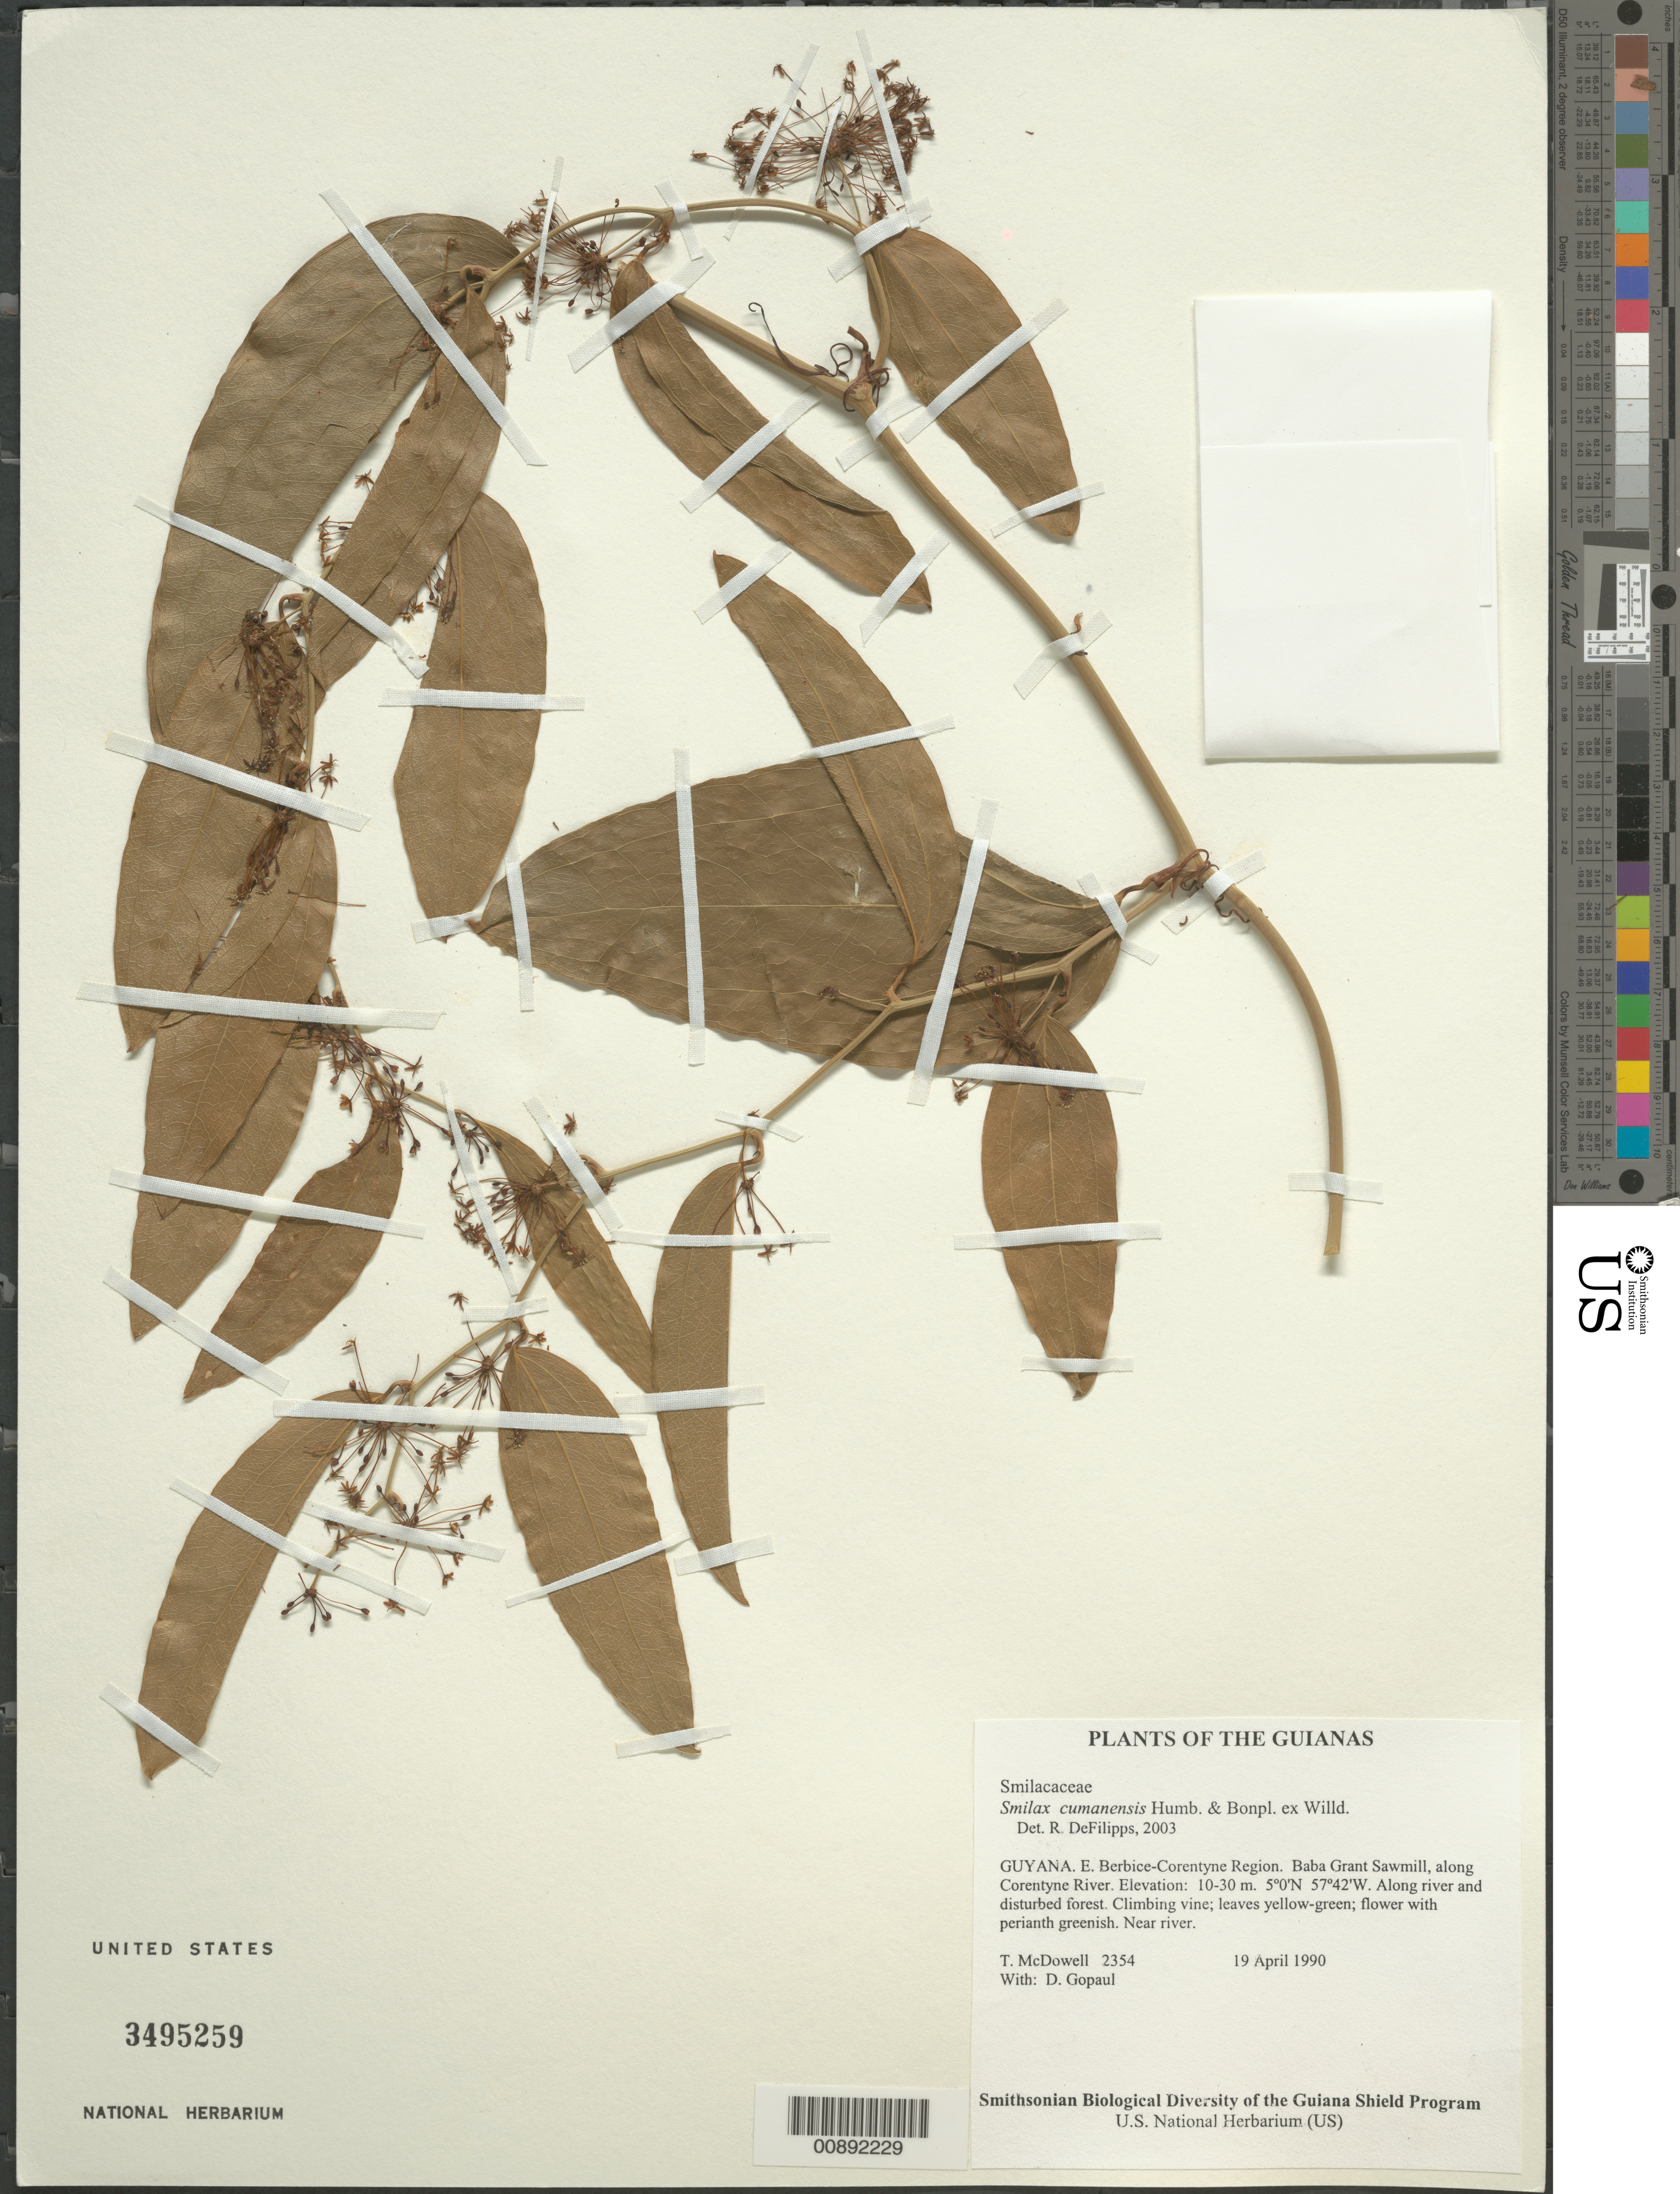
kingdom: Plantae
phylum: Tracheophyta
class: Liliopsida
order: Liliales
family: Smilacaceae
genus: Smilax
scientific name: Smilax cumanensis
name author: Humb. & Bonpl. ex Willd.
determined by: DeFilipps, R. A.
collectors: T. McDowell & D. Gopaul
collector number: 2354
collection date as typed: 19 April 1990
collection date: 1990-04-19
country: Guyana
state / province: E. Berbice-Corentyne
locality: Baba Grant Sawmill, along Corentyne River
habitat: Along river and disturbed forest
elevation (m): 10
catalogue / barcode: US 3485259